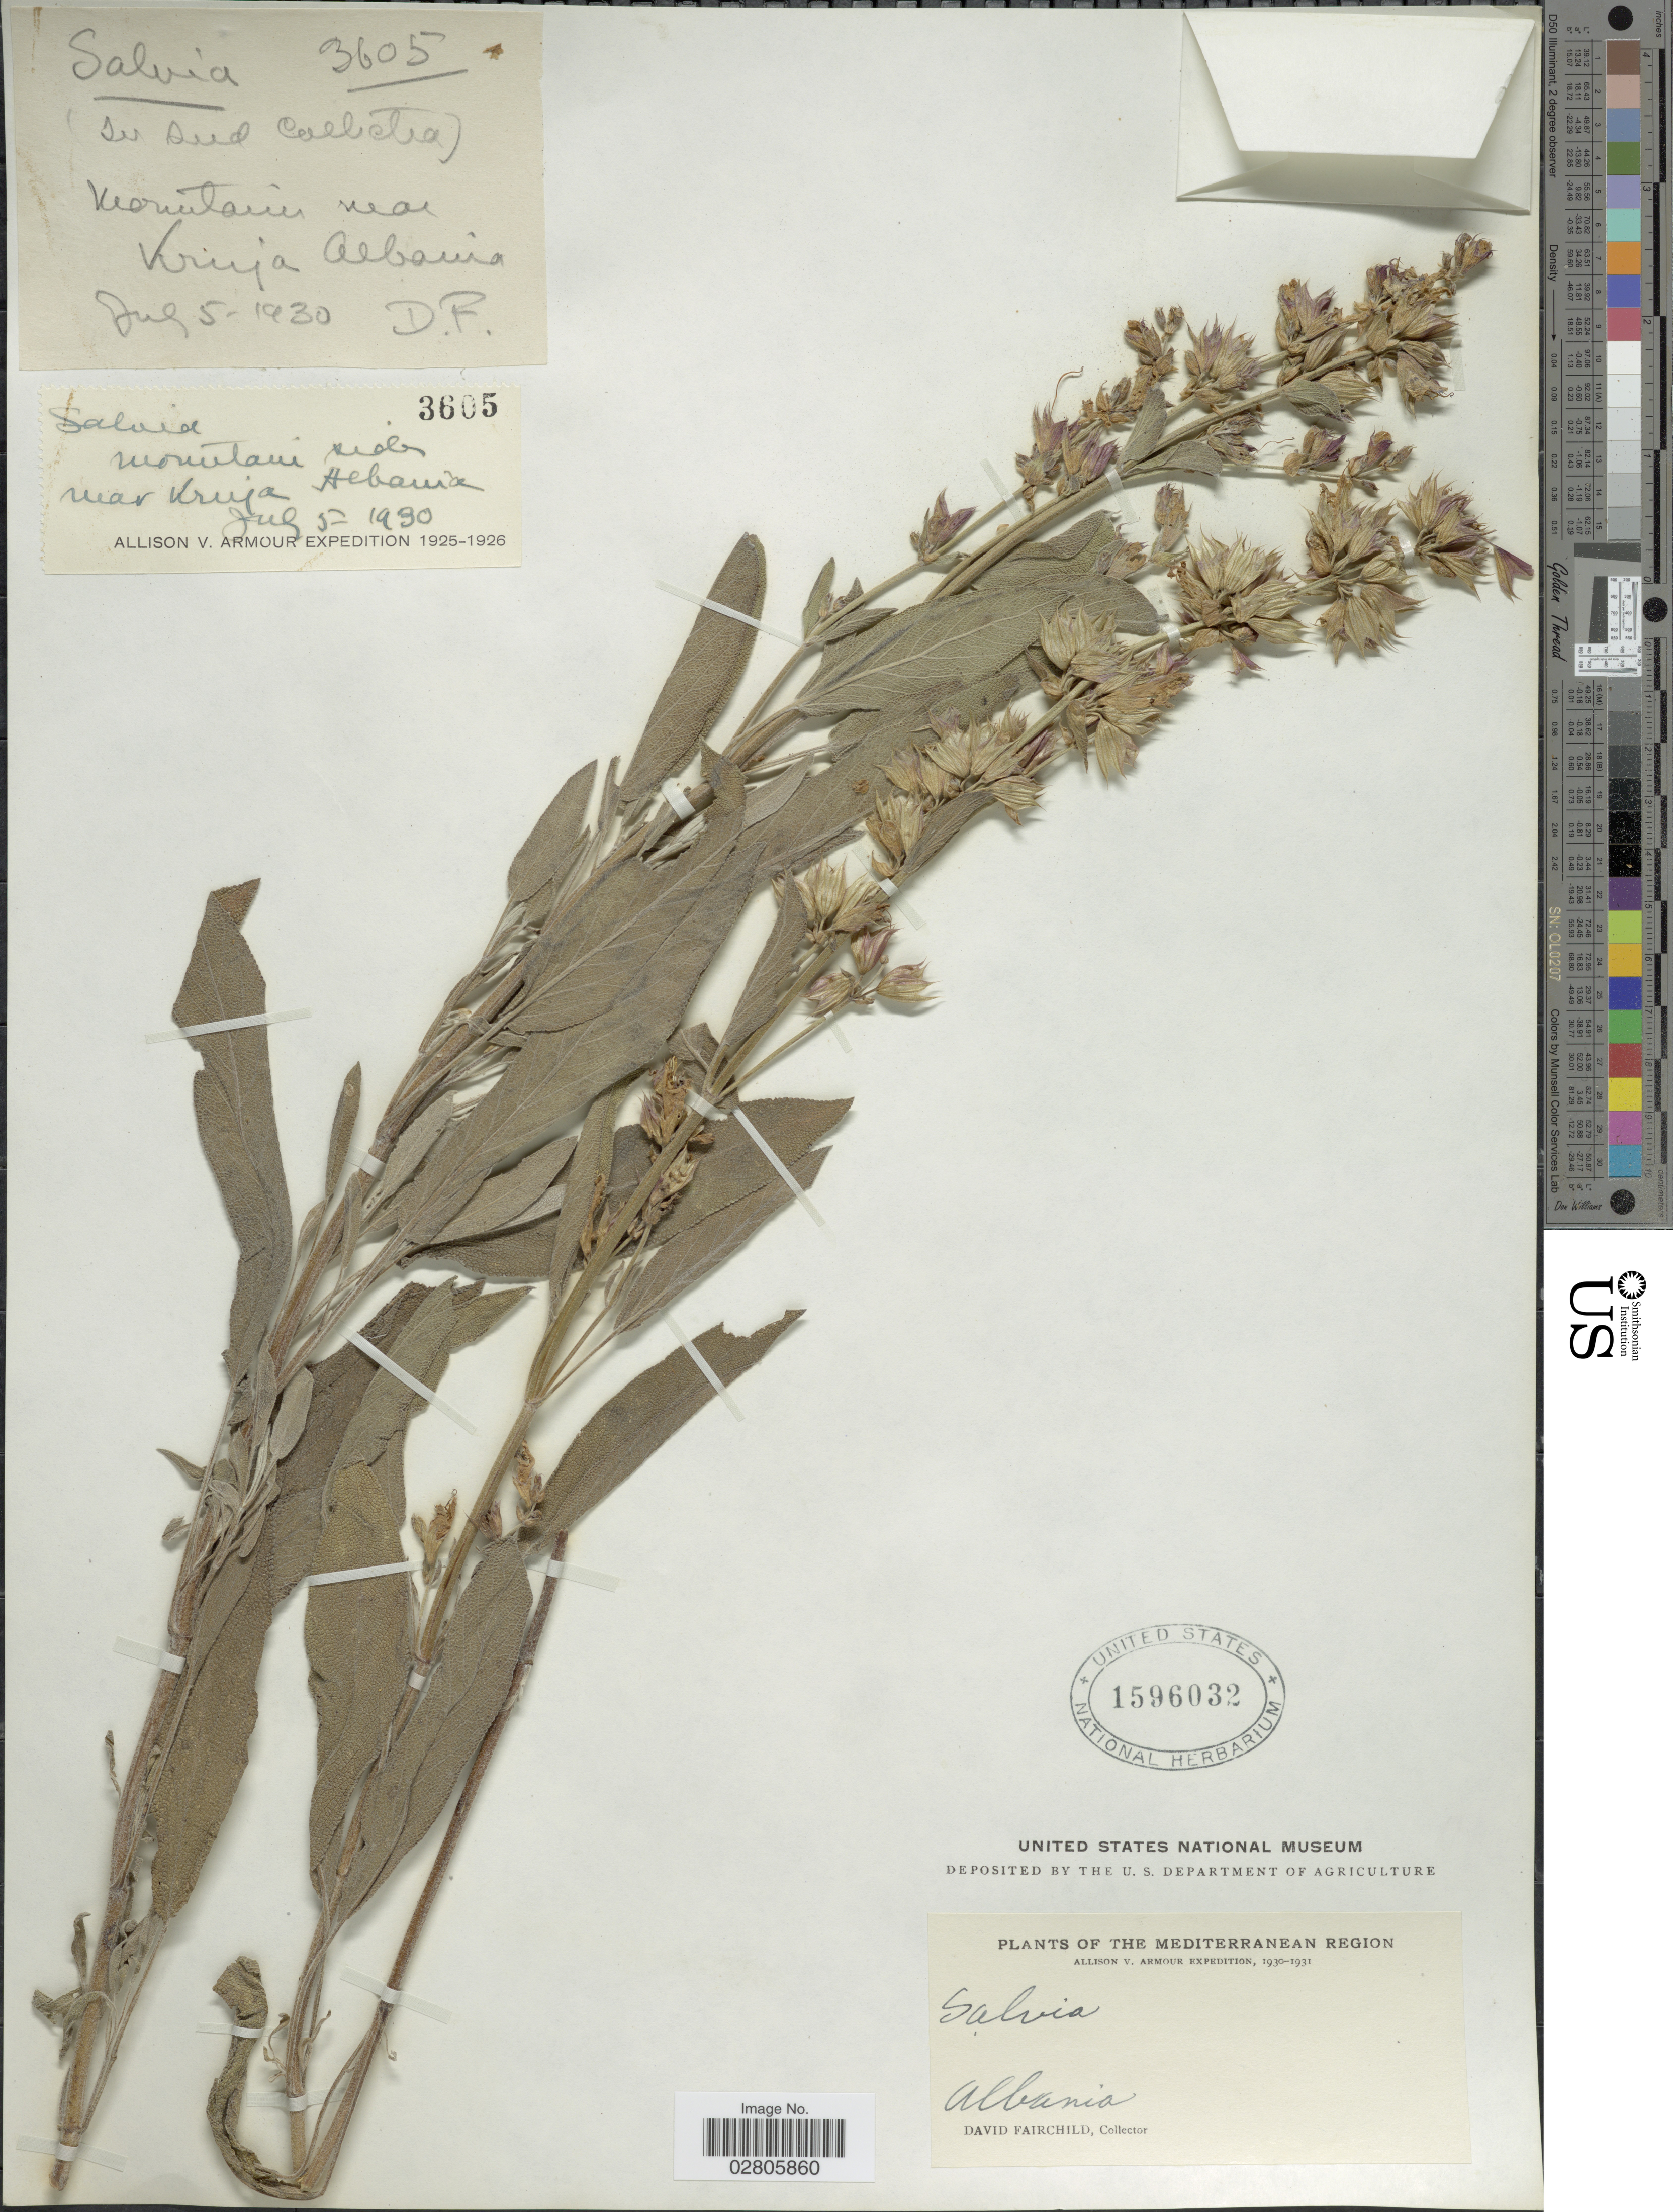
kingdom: Plantae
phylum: Tracheophyta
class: Magnoliopsida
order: Lamiales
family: Lamiaceae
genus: Salvia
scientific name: Salvia sp.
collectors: D. Fairchild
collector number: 3605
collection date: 1930-08-05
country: Albania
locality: Mediterranean Region. Mountain sides near Kriya Albania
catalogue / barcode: US 1596032